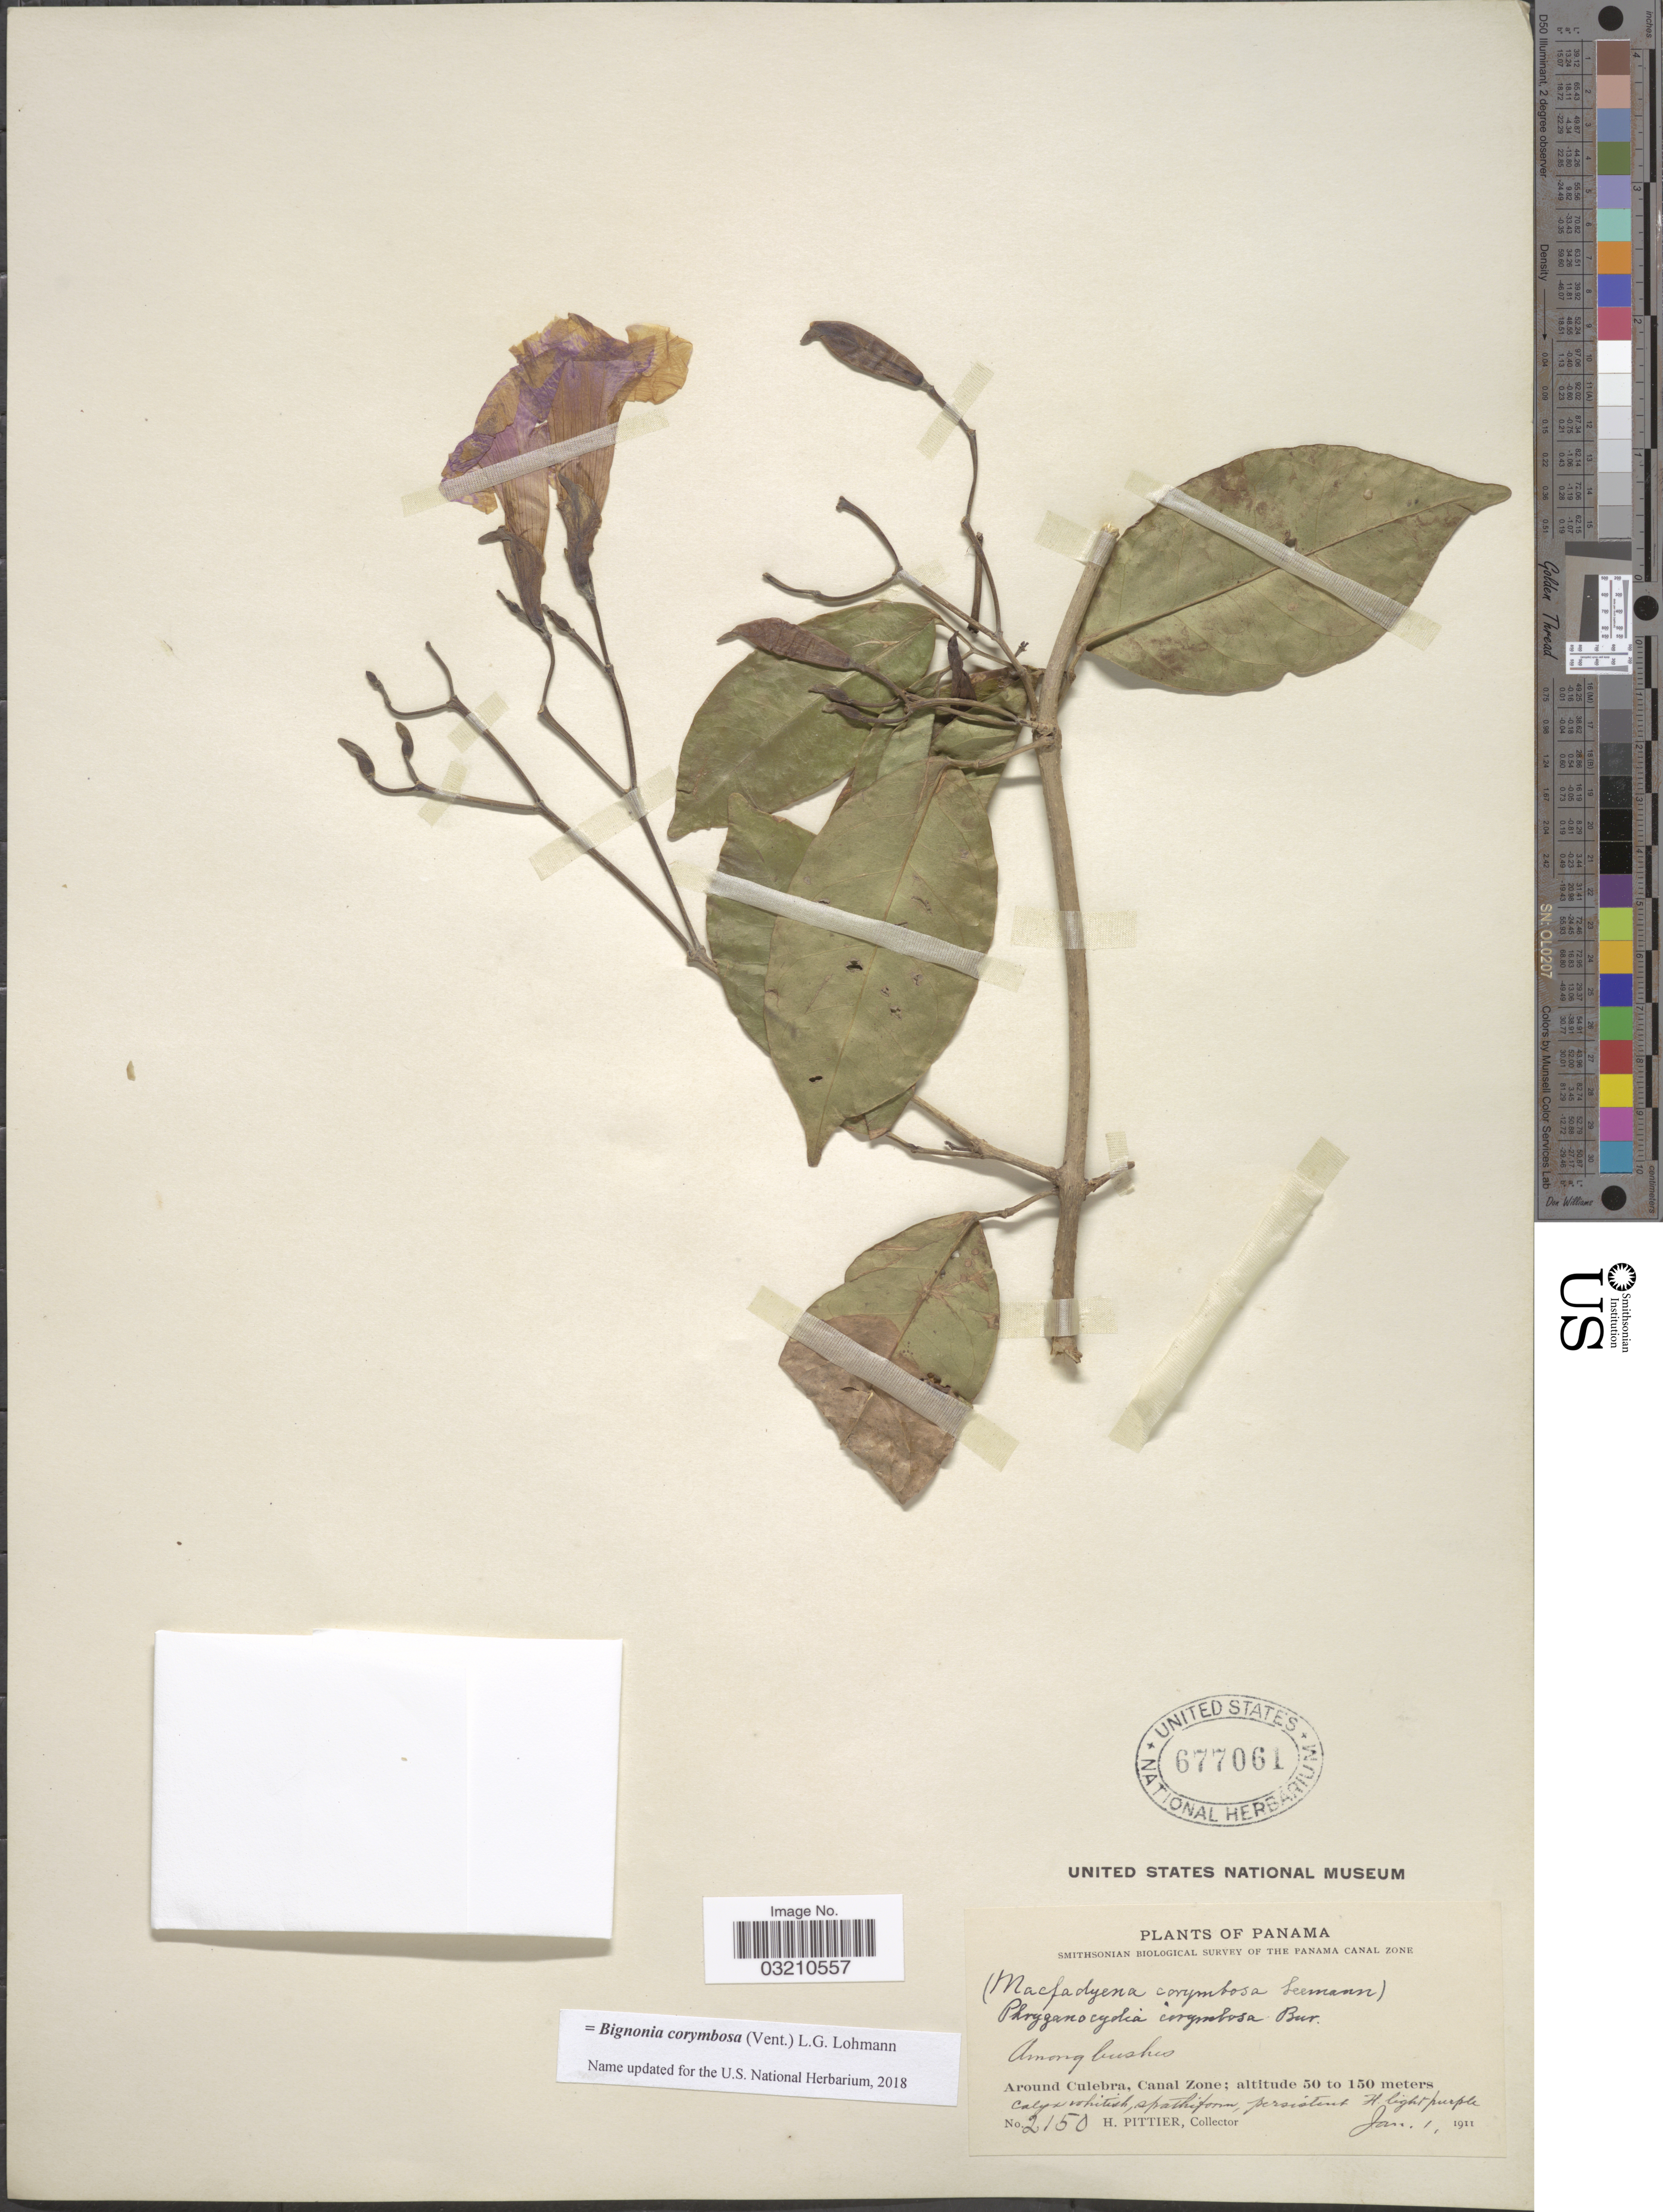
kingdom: Plantae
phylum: Tracheophyta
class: Magnoliopsida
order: Lamiales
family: Bignoniaceae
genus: Bignonia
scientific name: Bignonia corymbosa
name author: (Vent.) L.G. Lohmann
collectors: H. F. Pittier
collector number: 2150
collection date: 1911-01-01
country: Panama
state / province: Colón / Panamá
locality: Around Culebra, Canal Zone.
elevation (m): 50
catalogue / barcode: US 677061